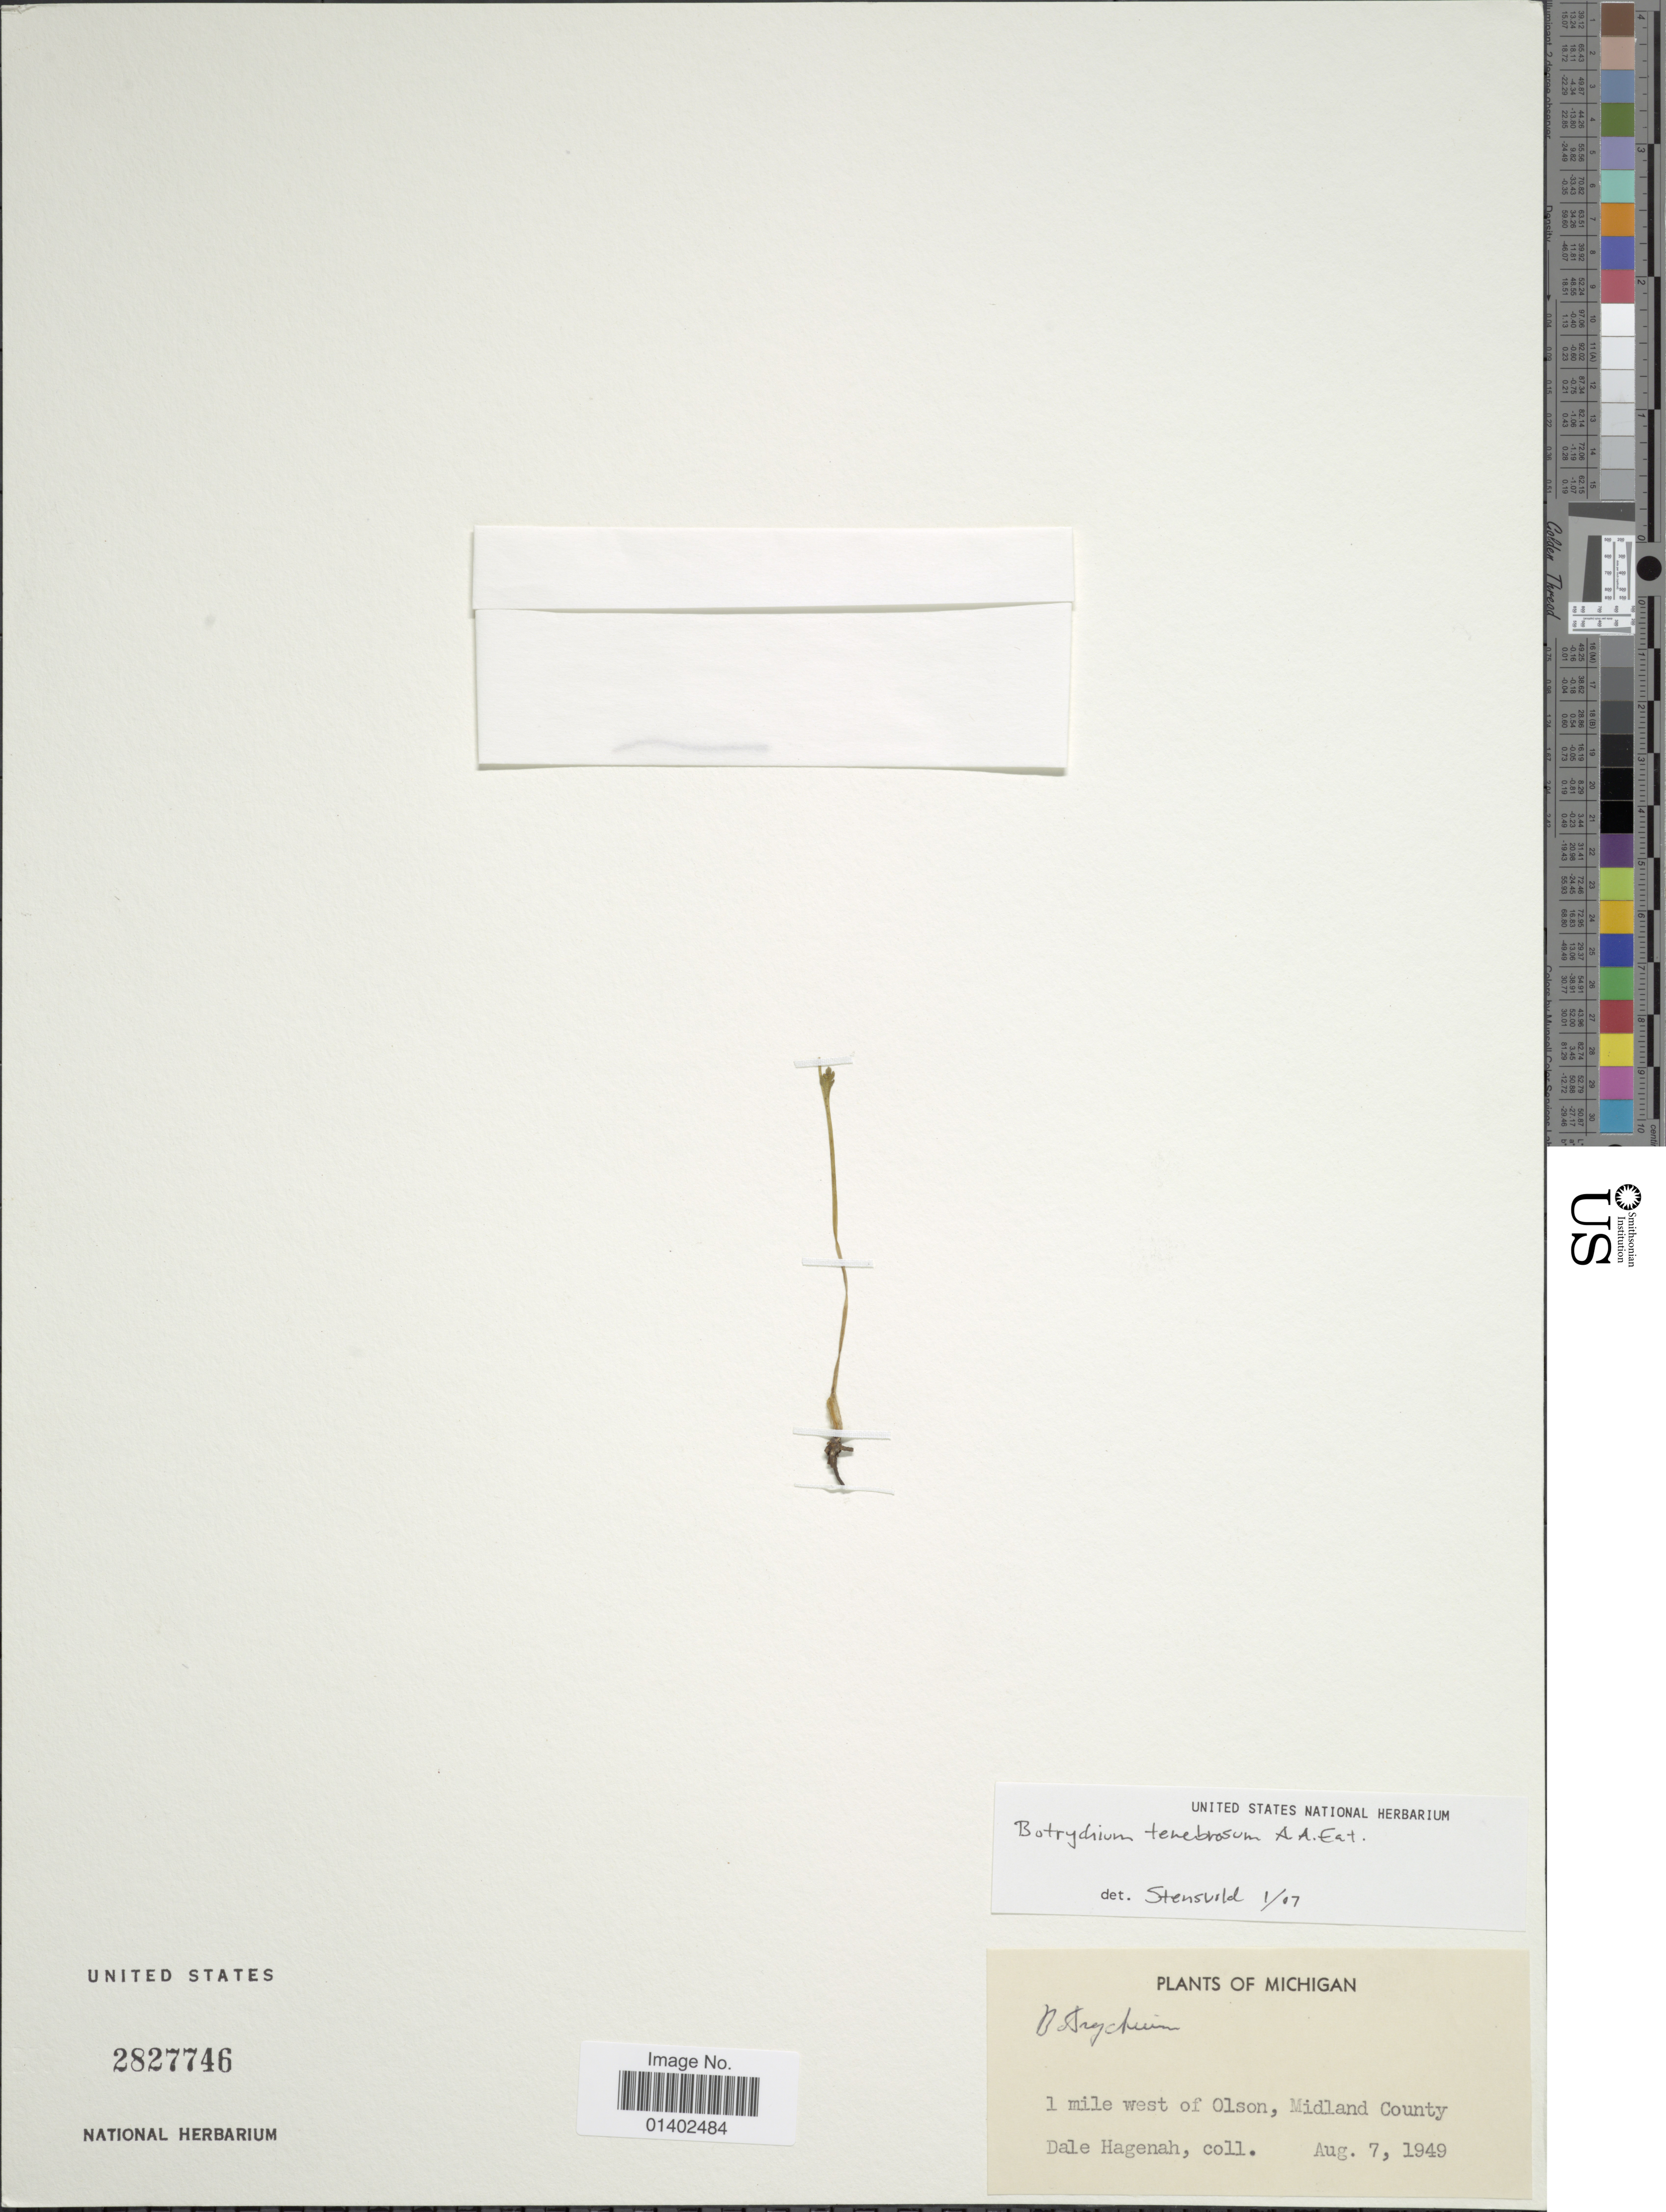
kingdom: Plantae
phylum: Tracheophyta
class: Polypodiopsida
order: Ophioglossales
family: Ophioglossaceae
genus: Botrychium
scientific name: Botrychium simplex var. tenebrosum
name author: (A.A. Eaton) R.T. Clausen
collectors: D. Hagenah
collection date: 1949-08-07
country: United States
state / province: Michigan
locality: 1 mile west of Olson, Midland County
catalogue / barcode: US 2827746